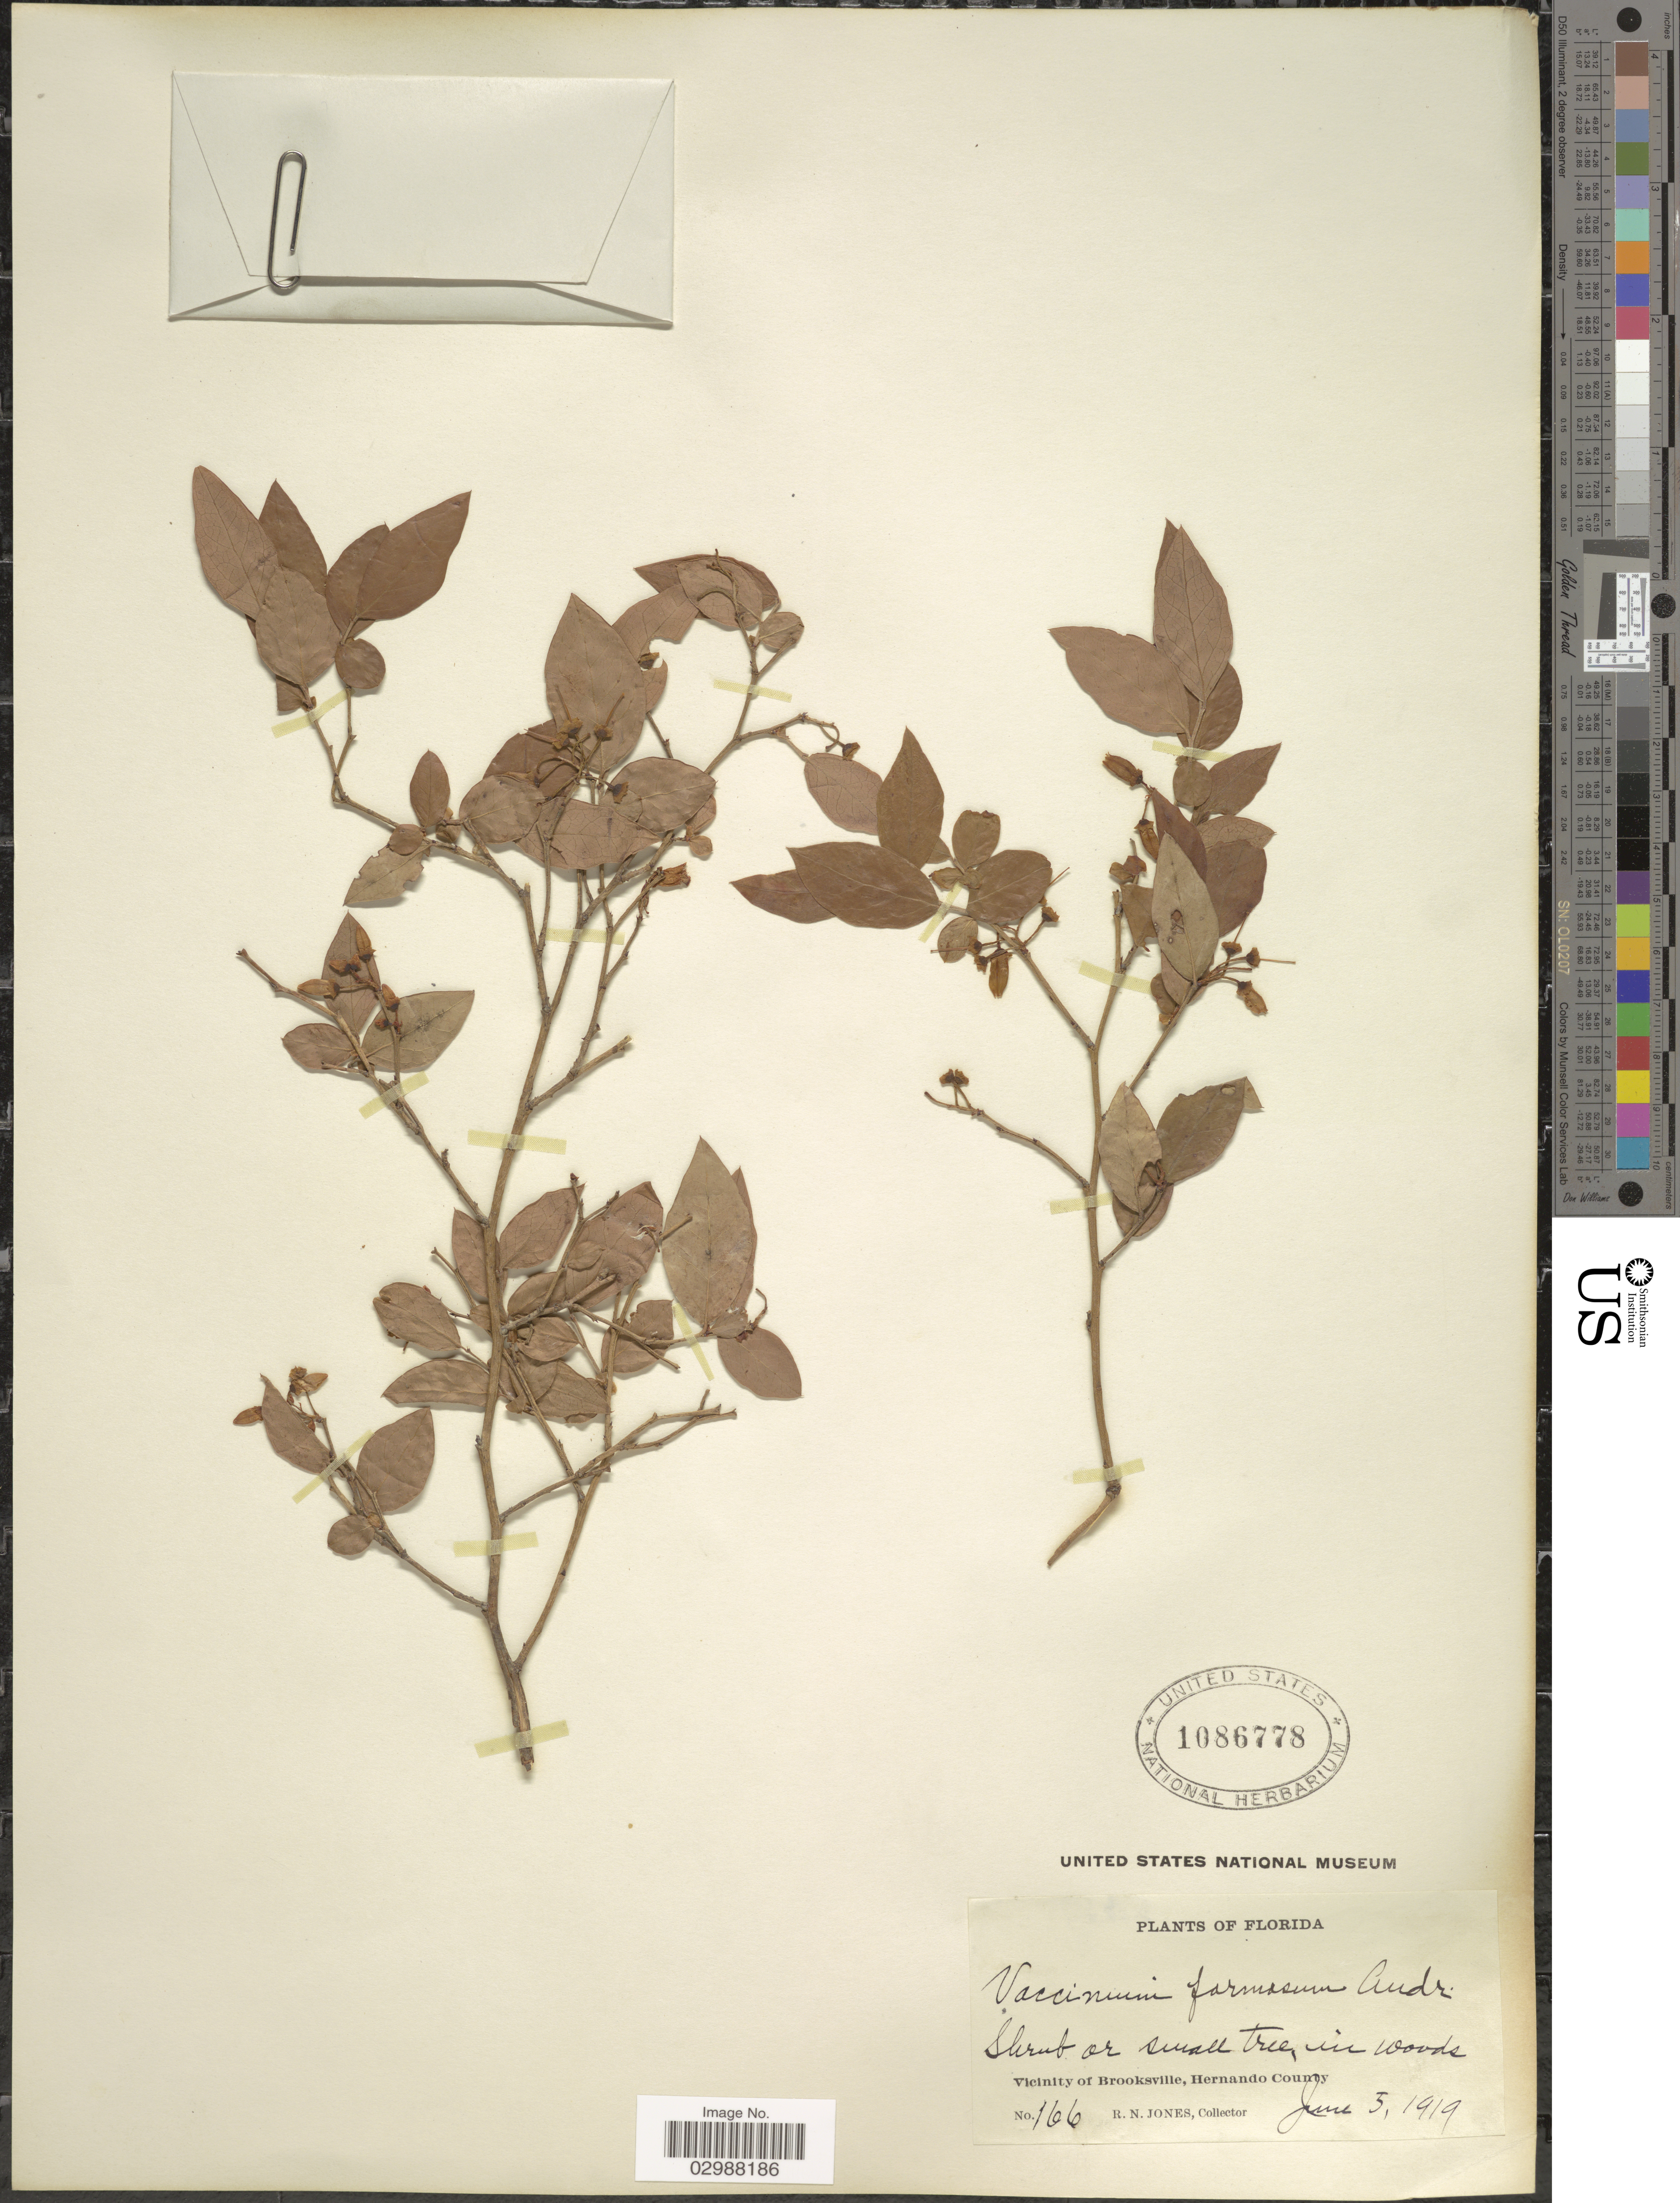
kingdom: Plantae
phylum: Tracheophyta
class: Magnoliopsida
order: Ericales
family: Ericaceae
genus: Vaccinium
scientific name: Vaccinium formosum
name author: Andrews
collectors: R. N. Jones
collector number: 166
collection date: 1919-06-05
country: United States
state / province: Florida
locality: Vicinity of Brooksville, Hernando County.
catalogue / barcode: US 1086778